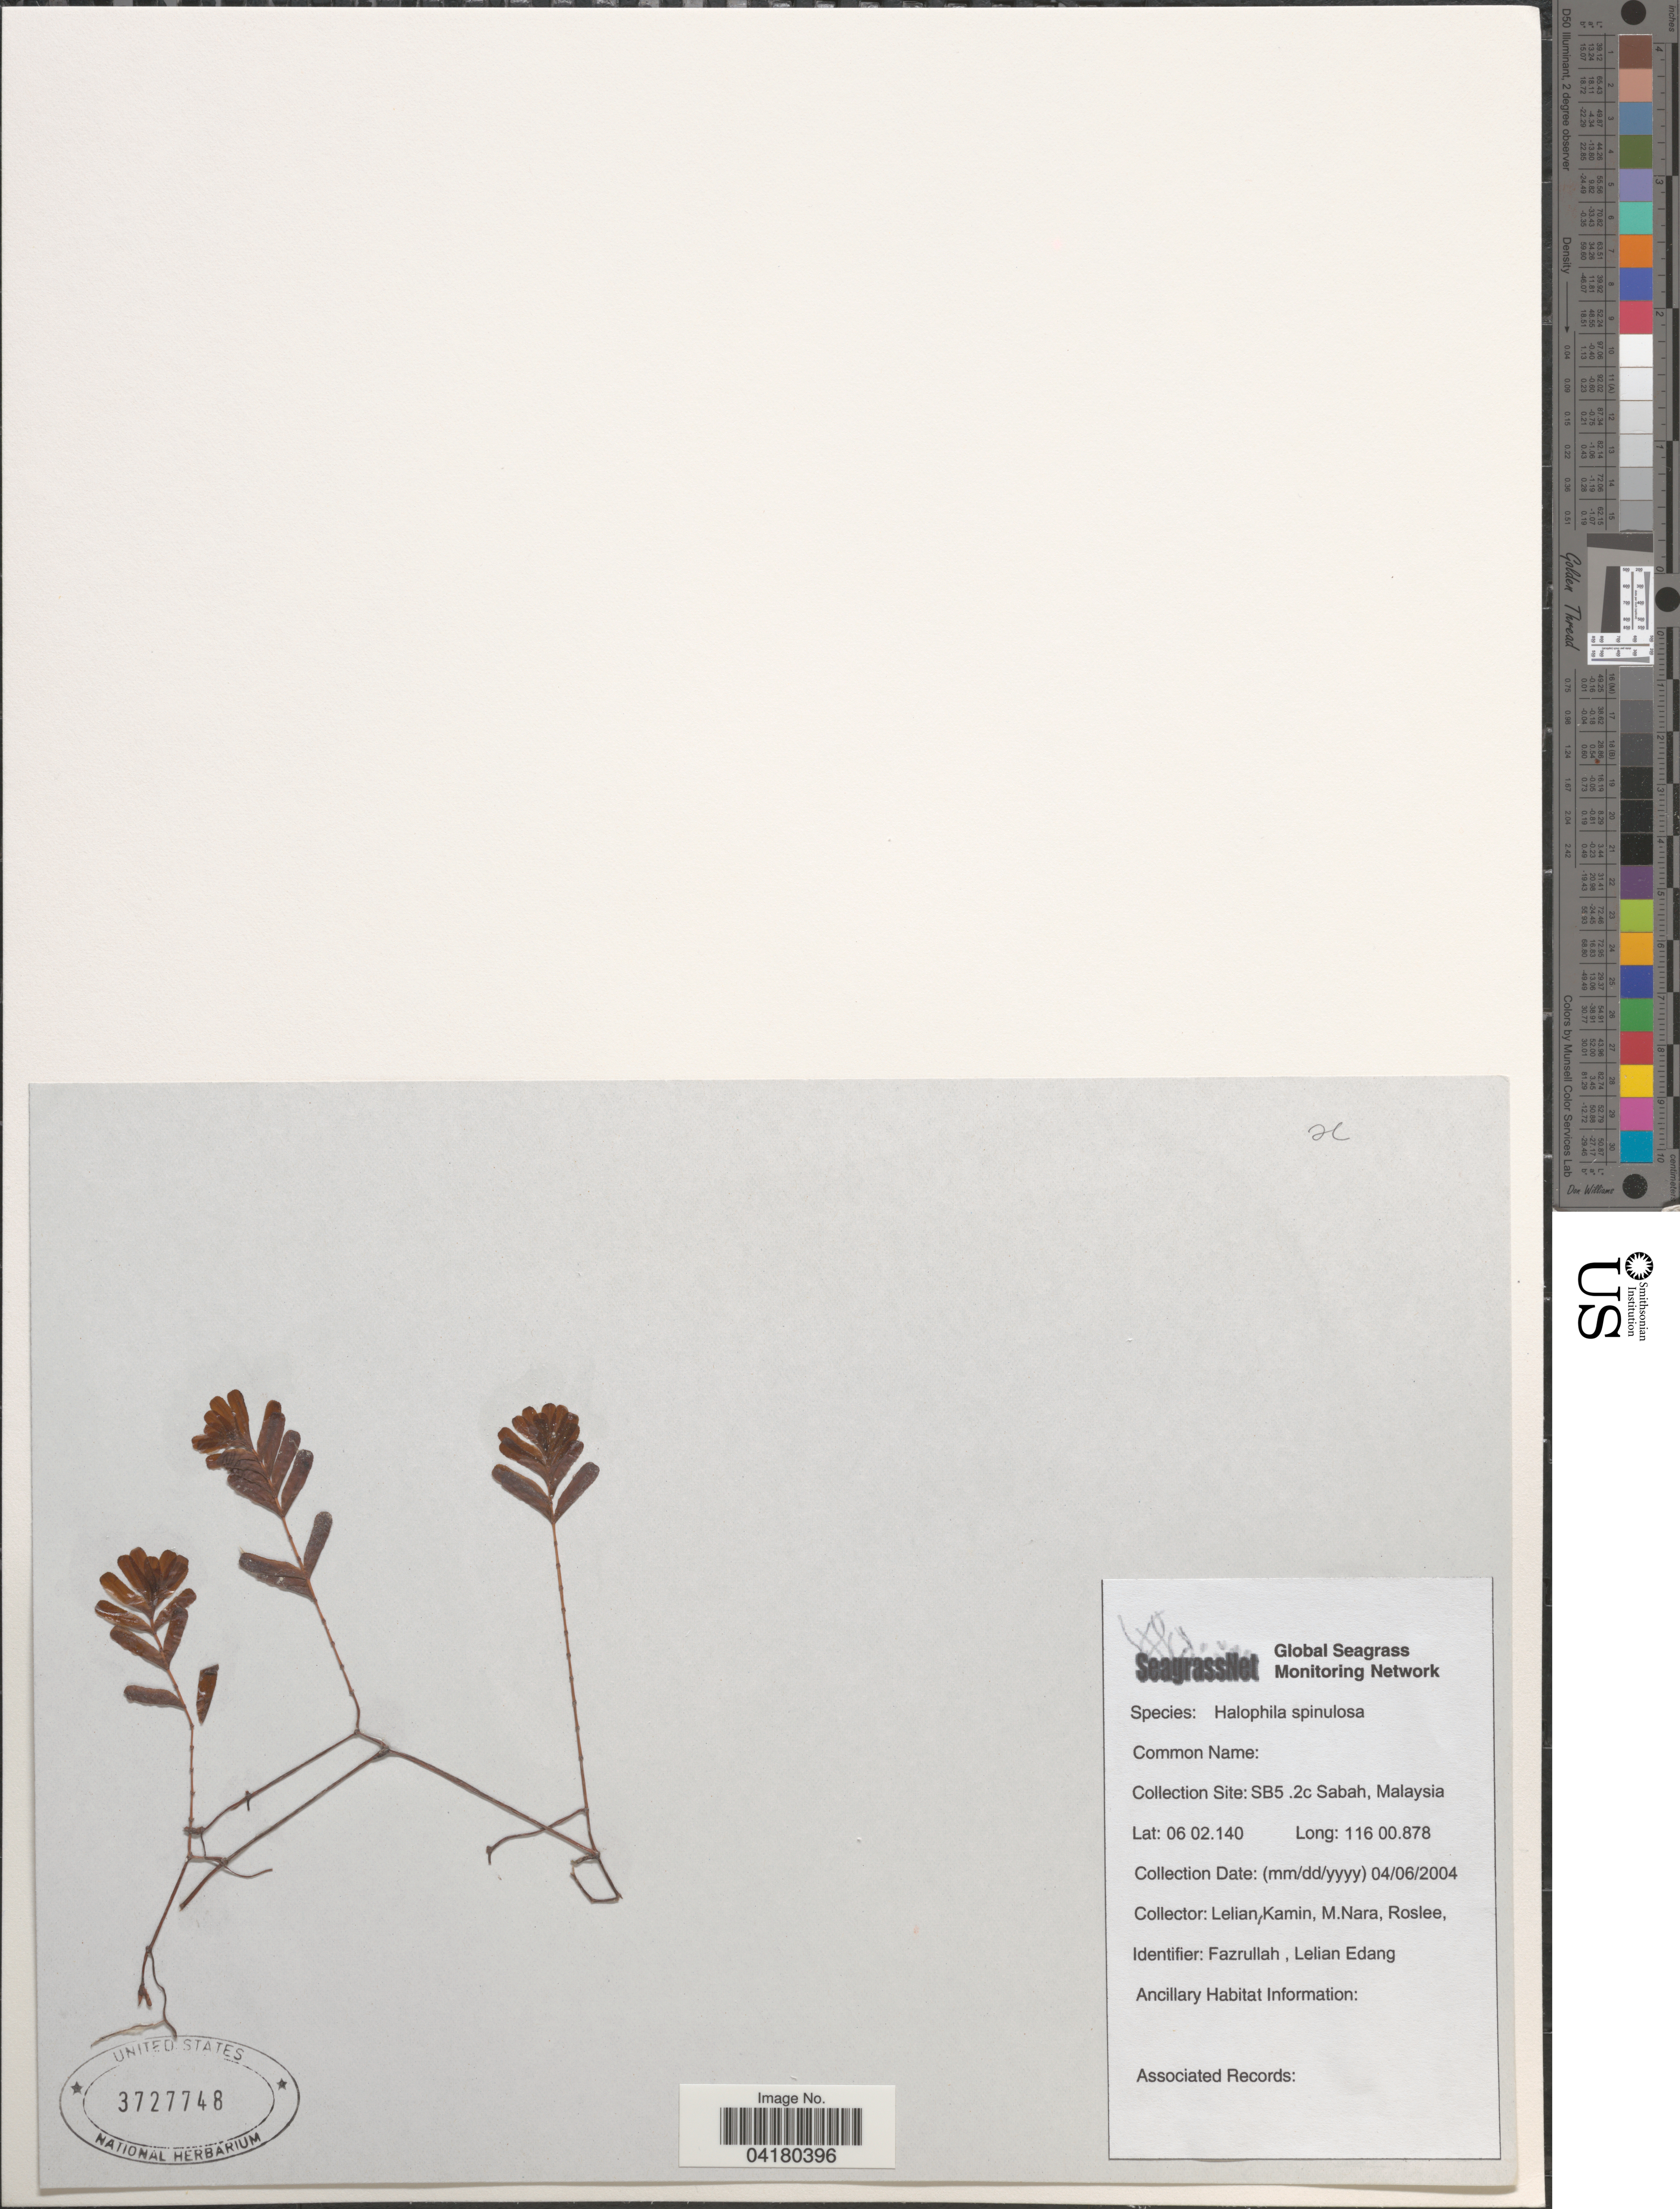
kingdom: Plantae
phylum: Tracheophyta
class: Liliopsida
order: Alismatales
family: Hydrocharitaceae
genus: Halophila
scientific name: Halophila spinulosa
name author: (R. Br.) Asch.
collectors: Lelian, Kamin, M. Nara & Roslee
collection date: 2004-06-04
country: Malaysia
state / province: Sabah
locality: Collection Site: SB6 .2c.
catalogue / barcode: US 3727748